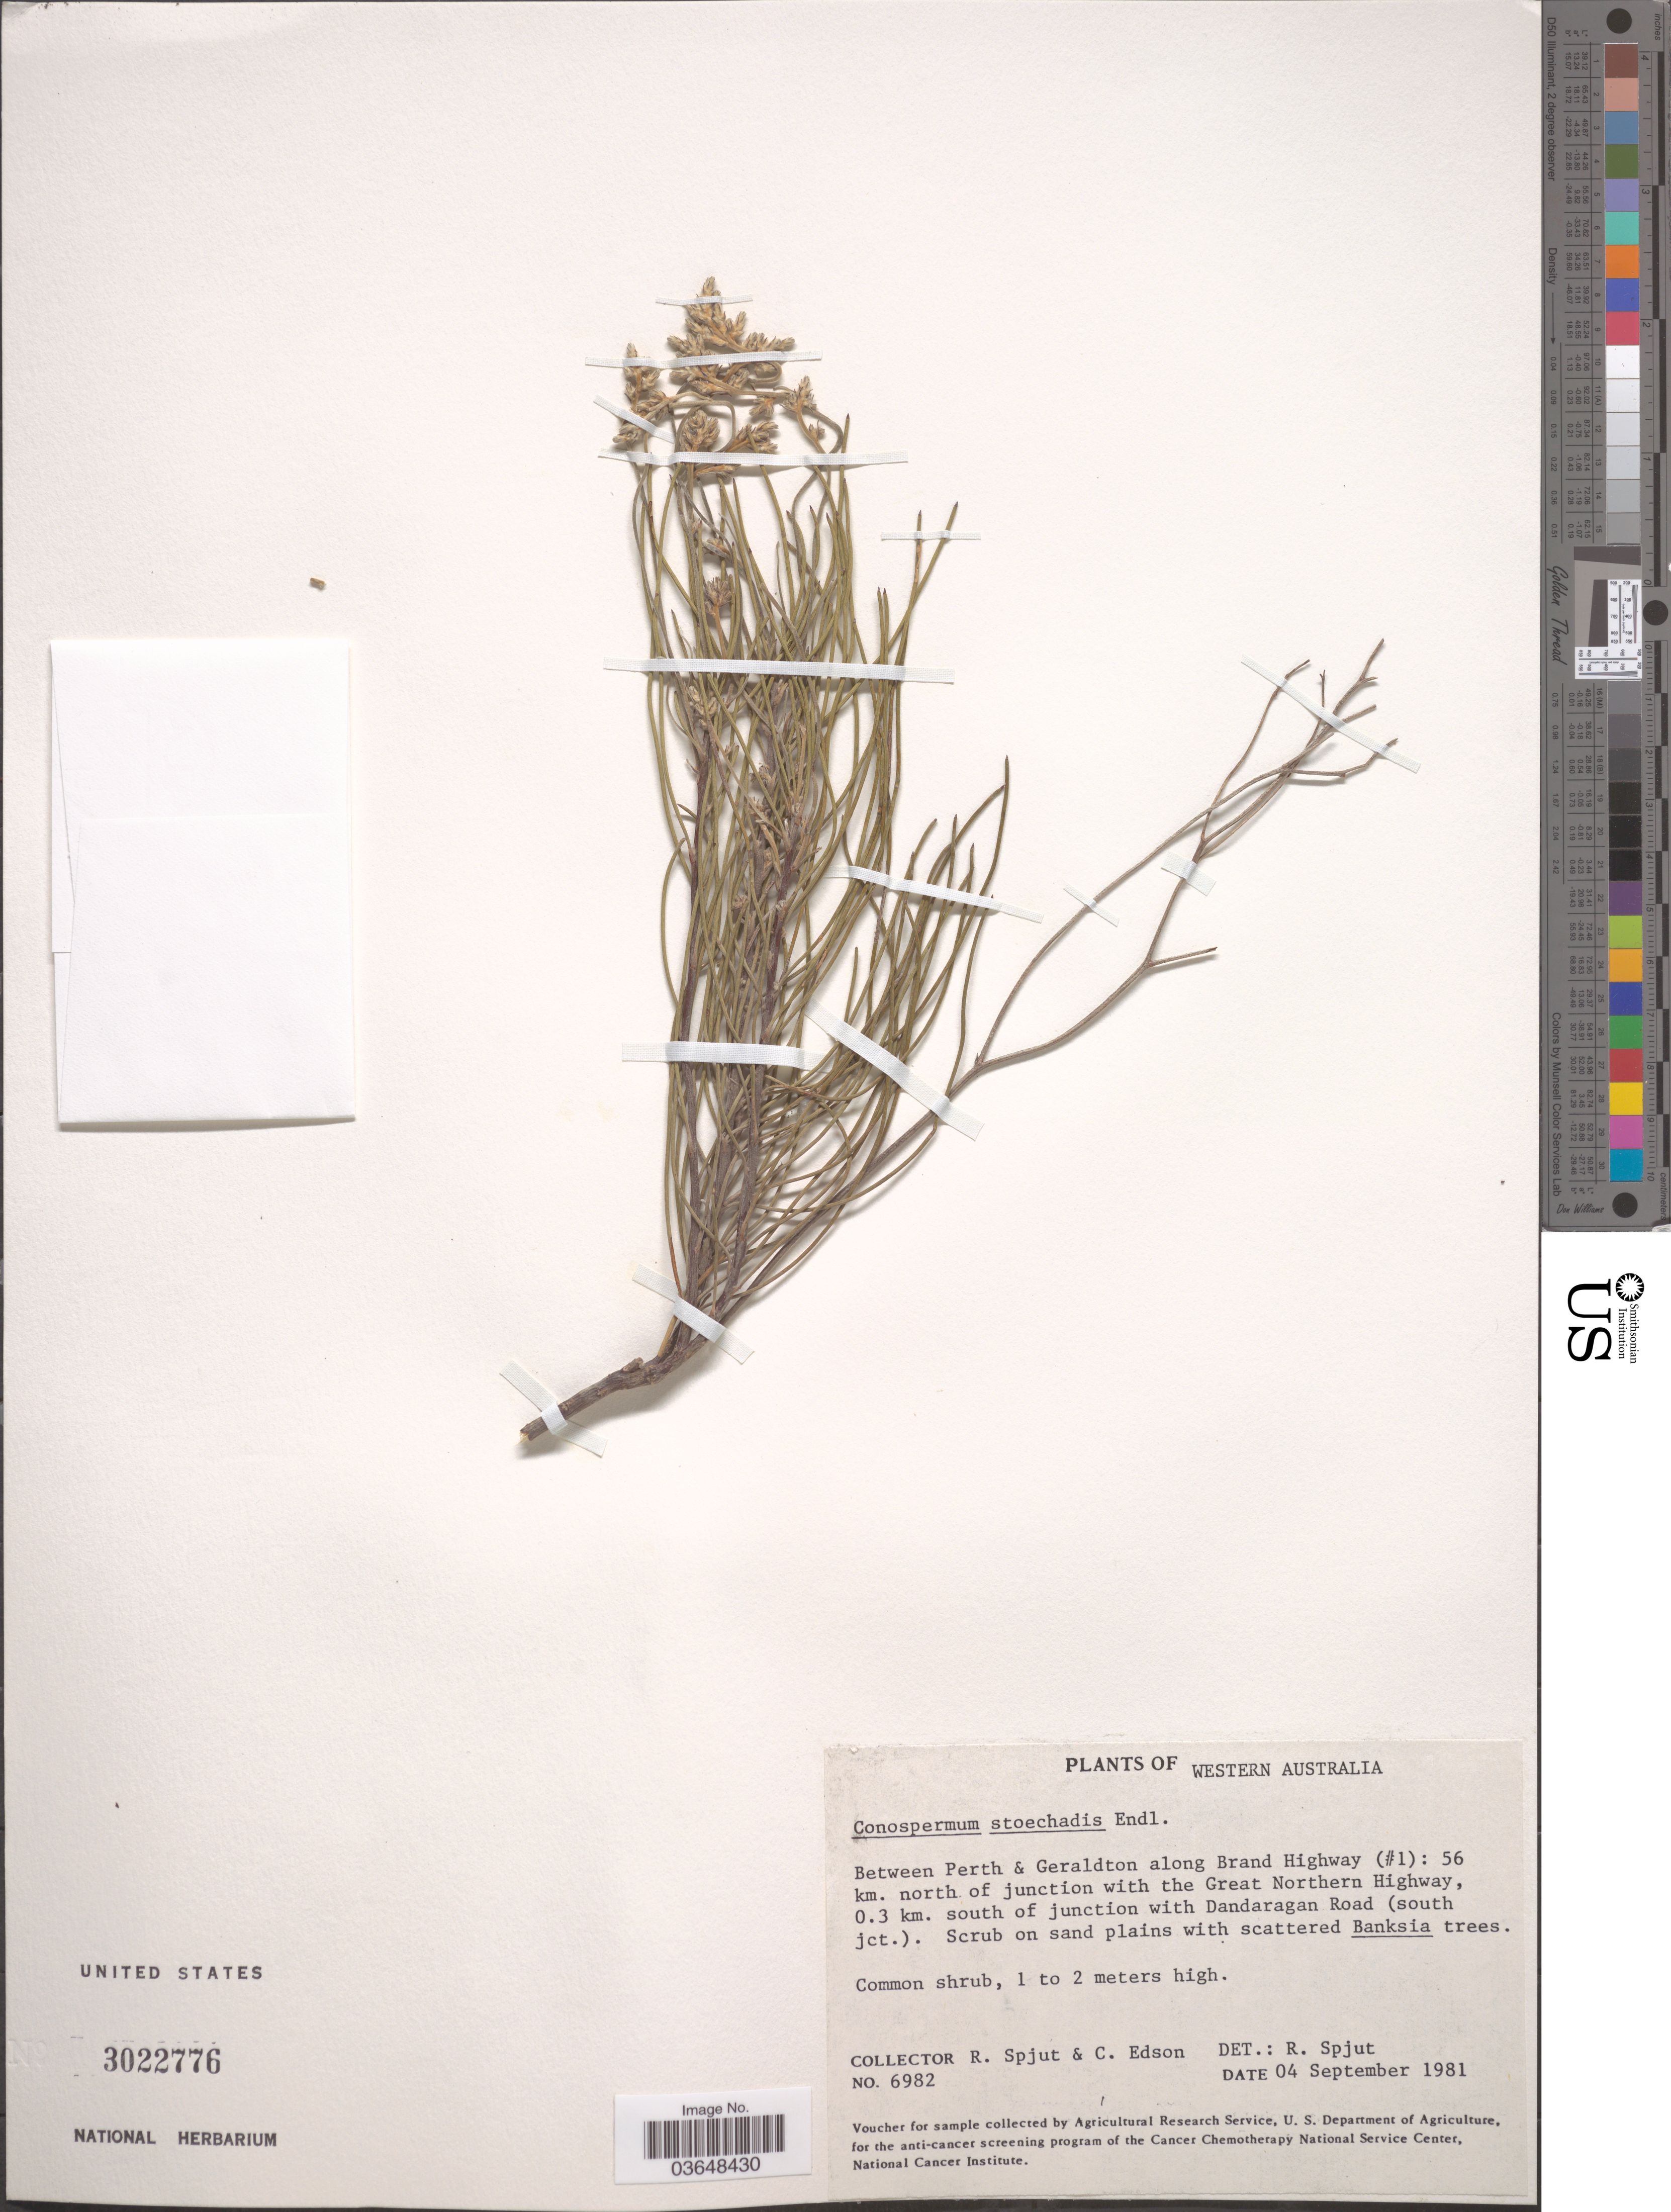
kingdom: Plantae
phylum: Tracheophyta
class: Magnoliopsida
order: Proteales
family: Proteaceae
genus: Conospermum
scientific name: Conospermum stoechadis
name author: Endl.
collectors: R. Spjut & C. Edson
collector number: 6982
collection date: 1981-09-04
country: Australia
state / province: Western Australia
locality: Between Perth & Geraldton along Brand Highway (#1): 56 km. north of junction with the Great Northern Highway, 0.3 km. south of junction with Dandaragan Road (south jct.).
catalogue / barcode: US 3022776